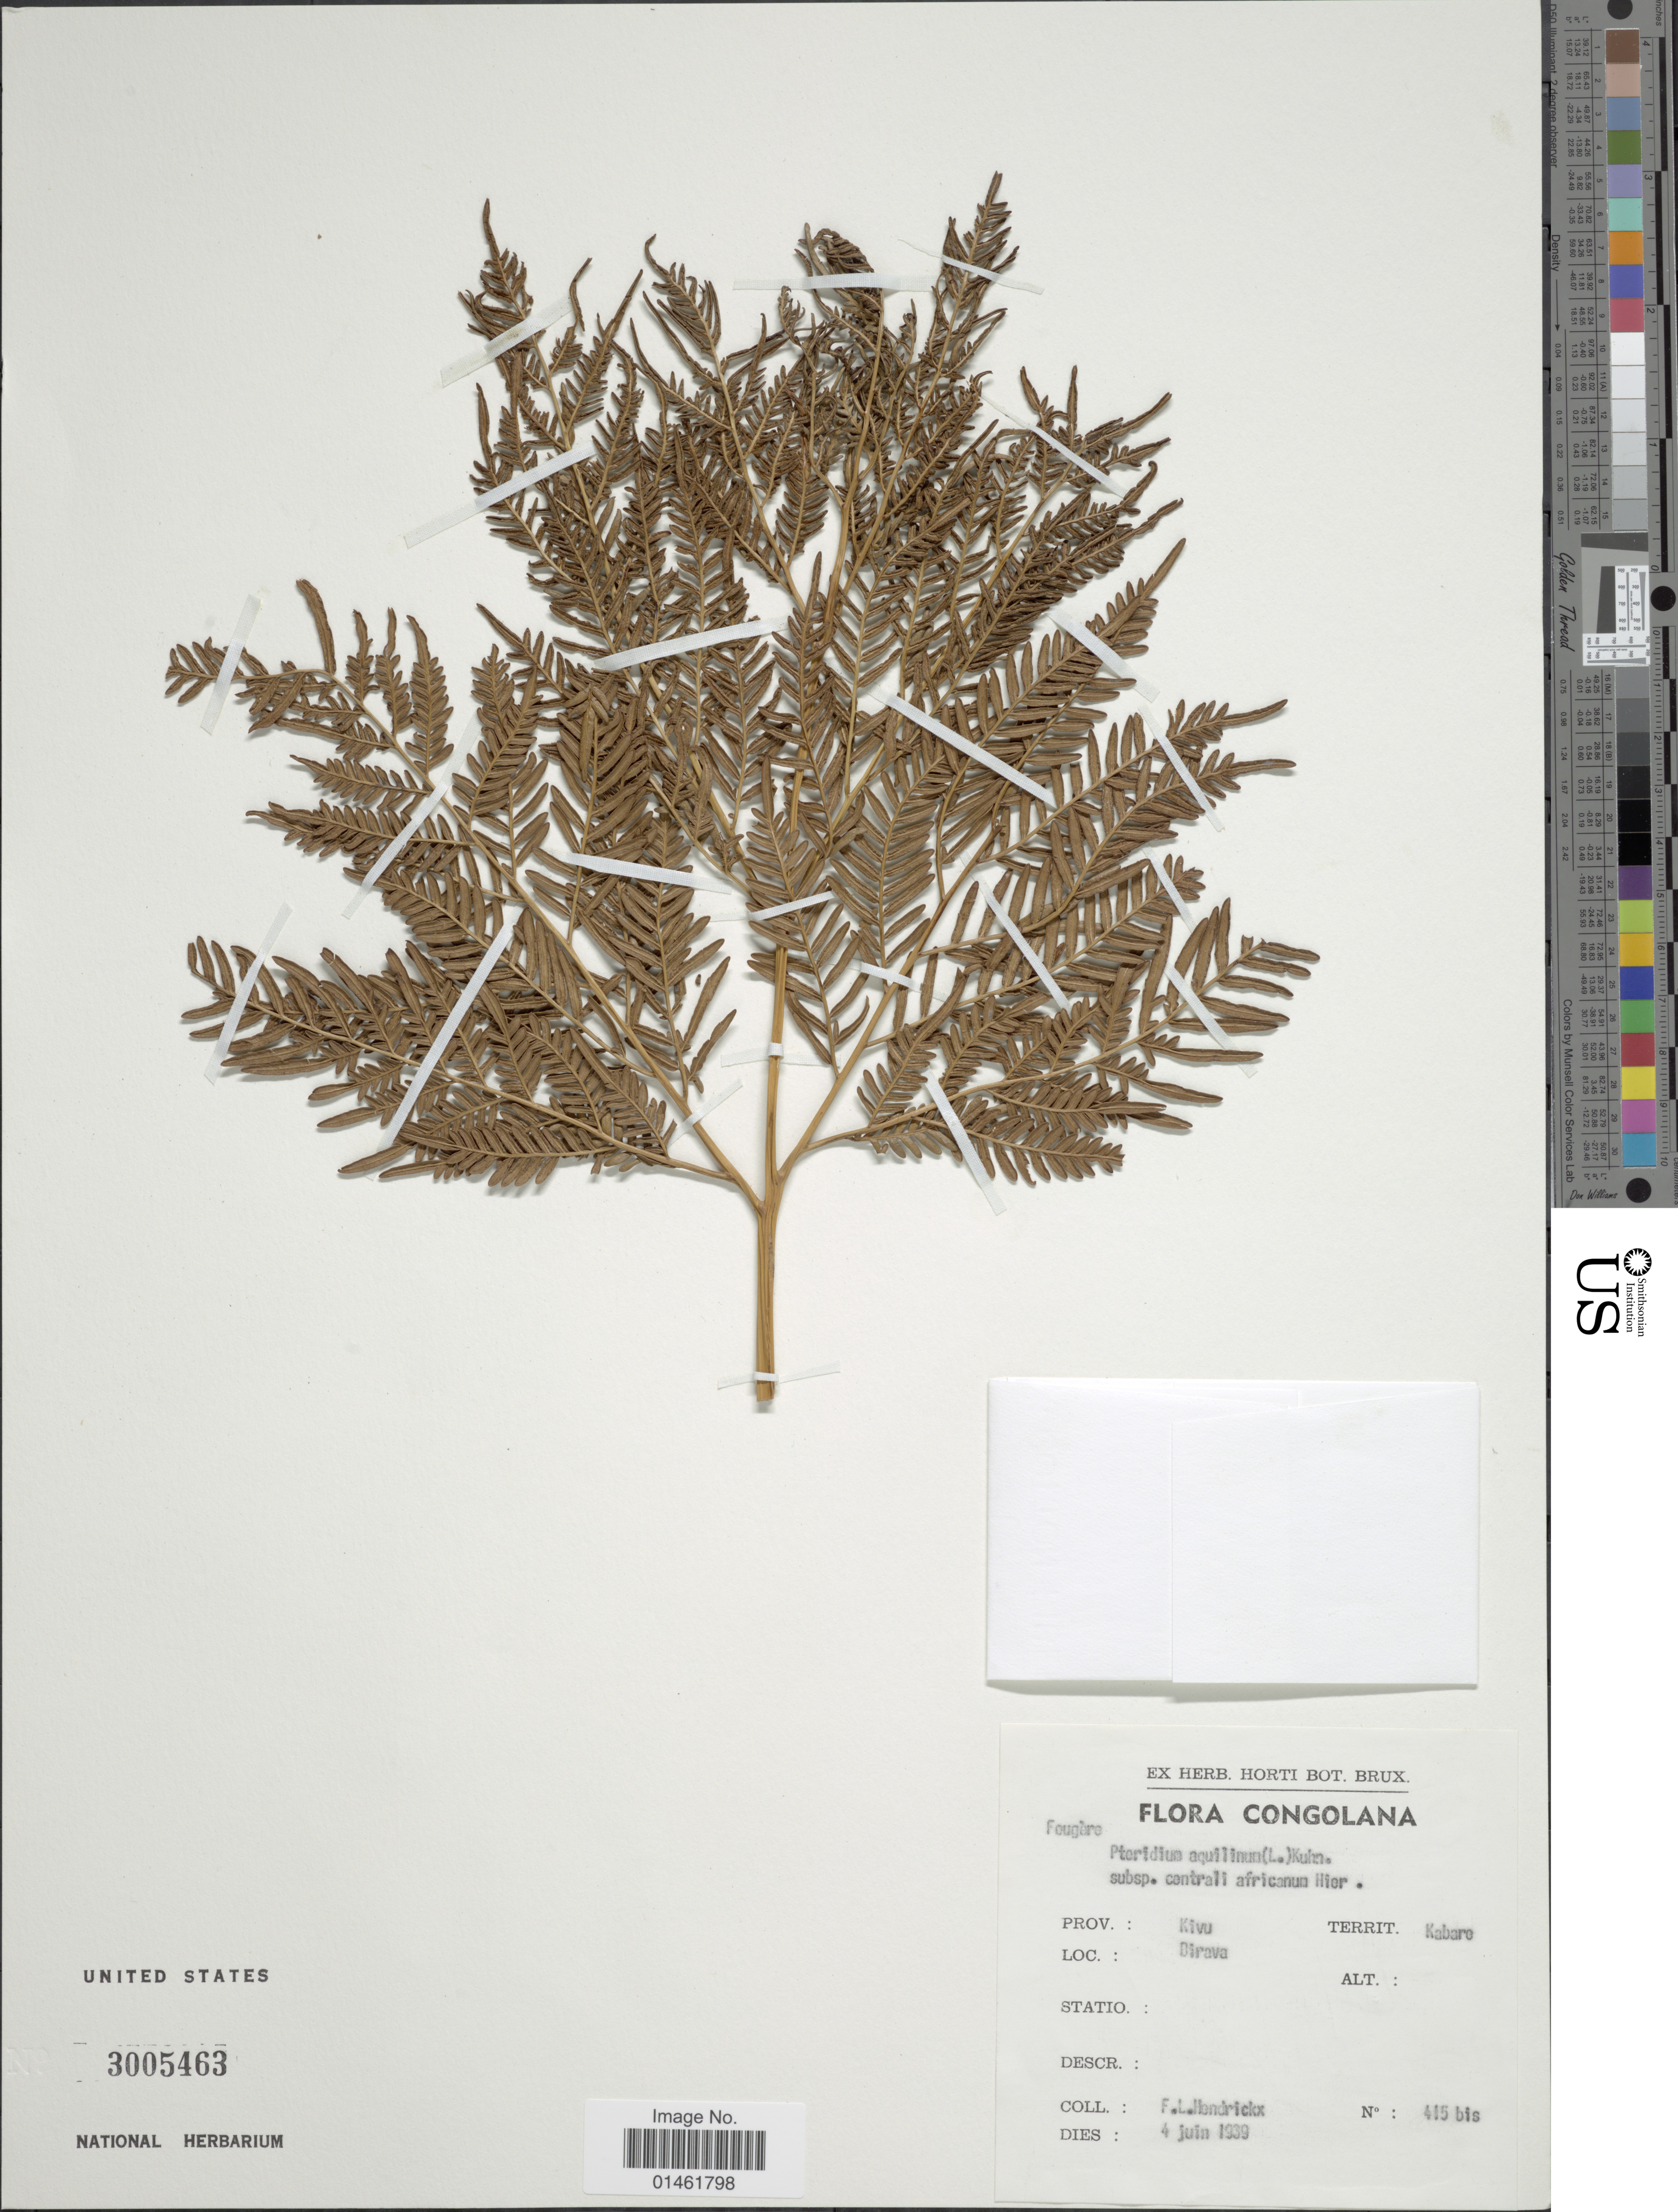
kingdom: Plantae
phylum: Tracheophyta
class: Polypodiopsida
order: Polypodiales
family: Dennstaedtiaceae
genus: Pteridium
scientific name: Pteridium aquilinum var. africanum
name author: (L.) Kuhn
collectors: F. Hendrickx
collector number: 415bis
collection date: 1939-06-04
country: Congo, Democratic Republic of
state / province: Nord-Kivu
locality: Congolana, Prov. Kivu, Territ. Kabare, Dirava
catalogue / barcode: US 3005463